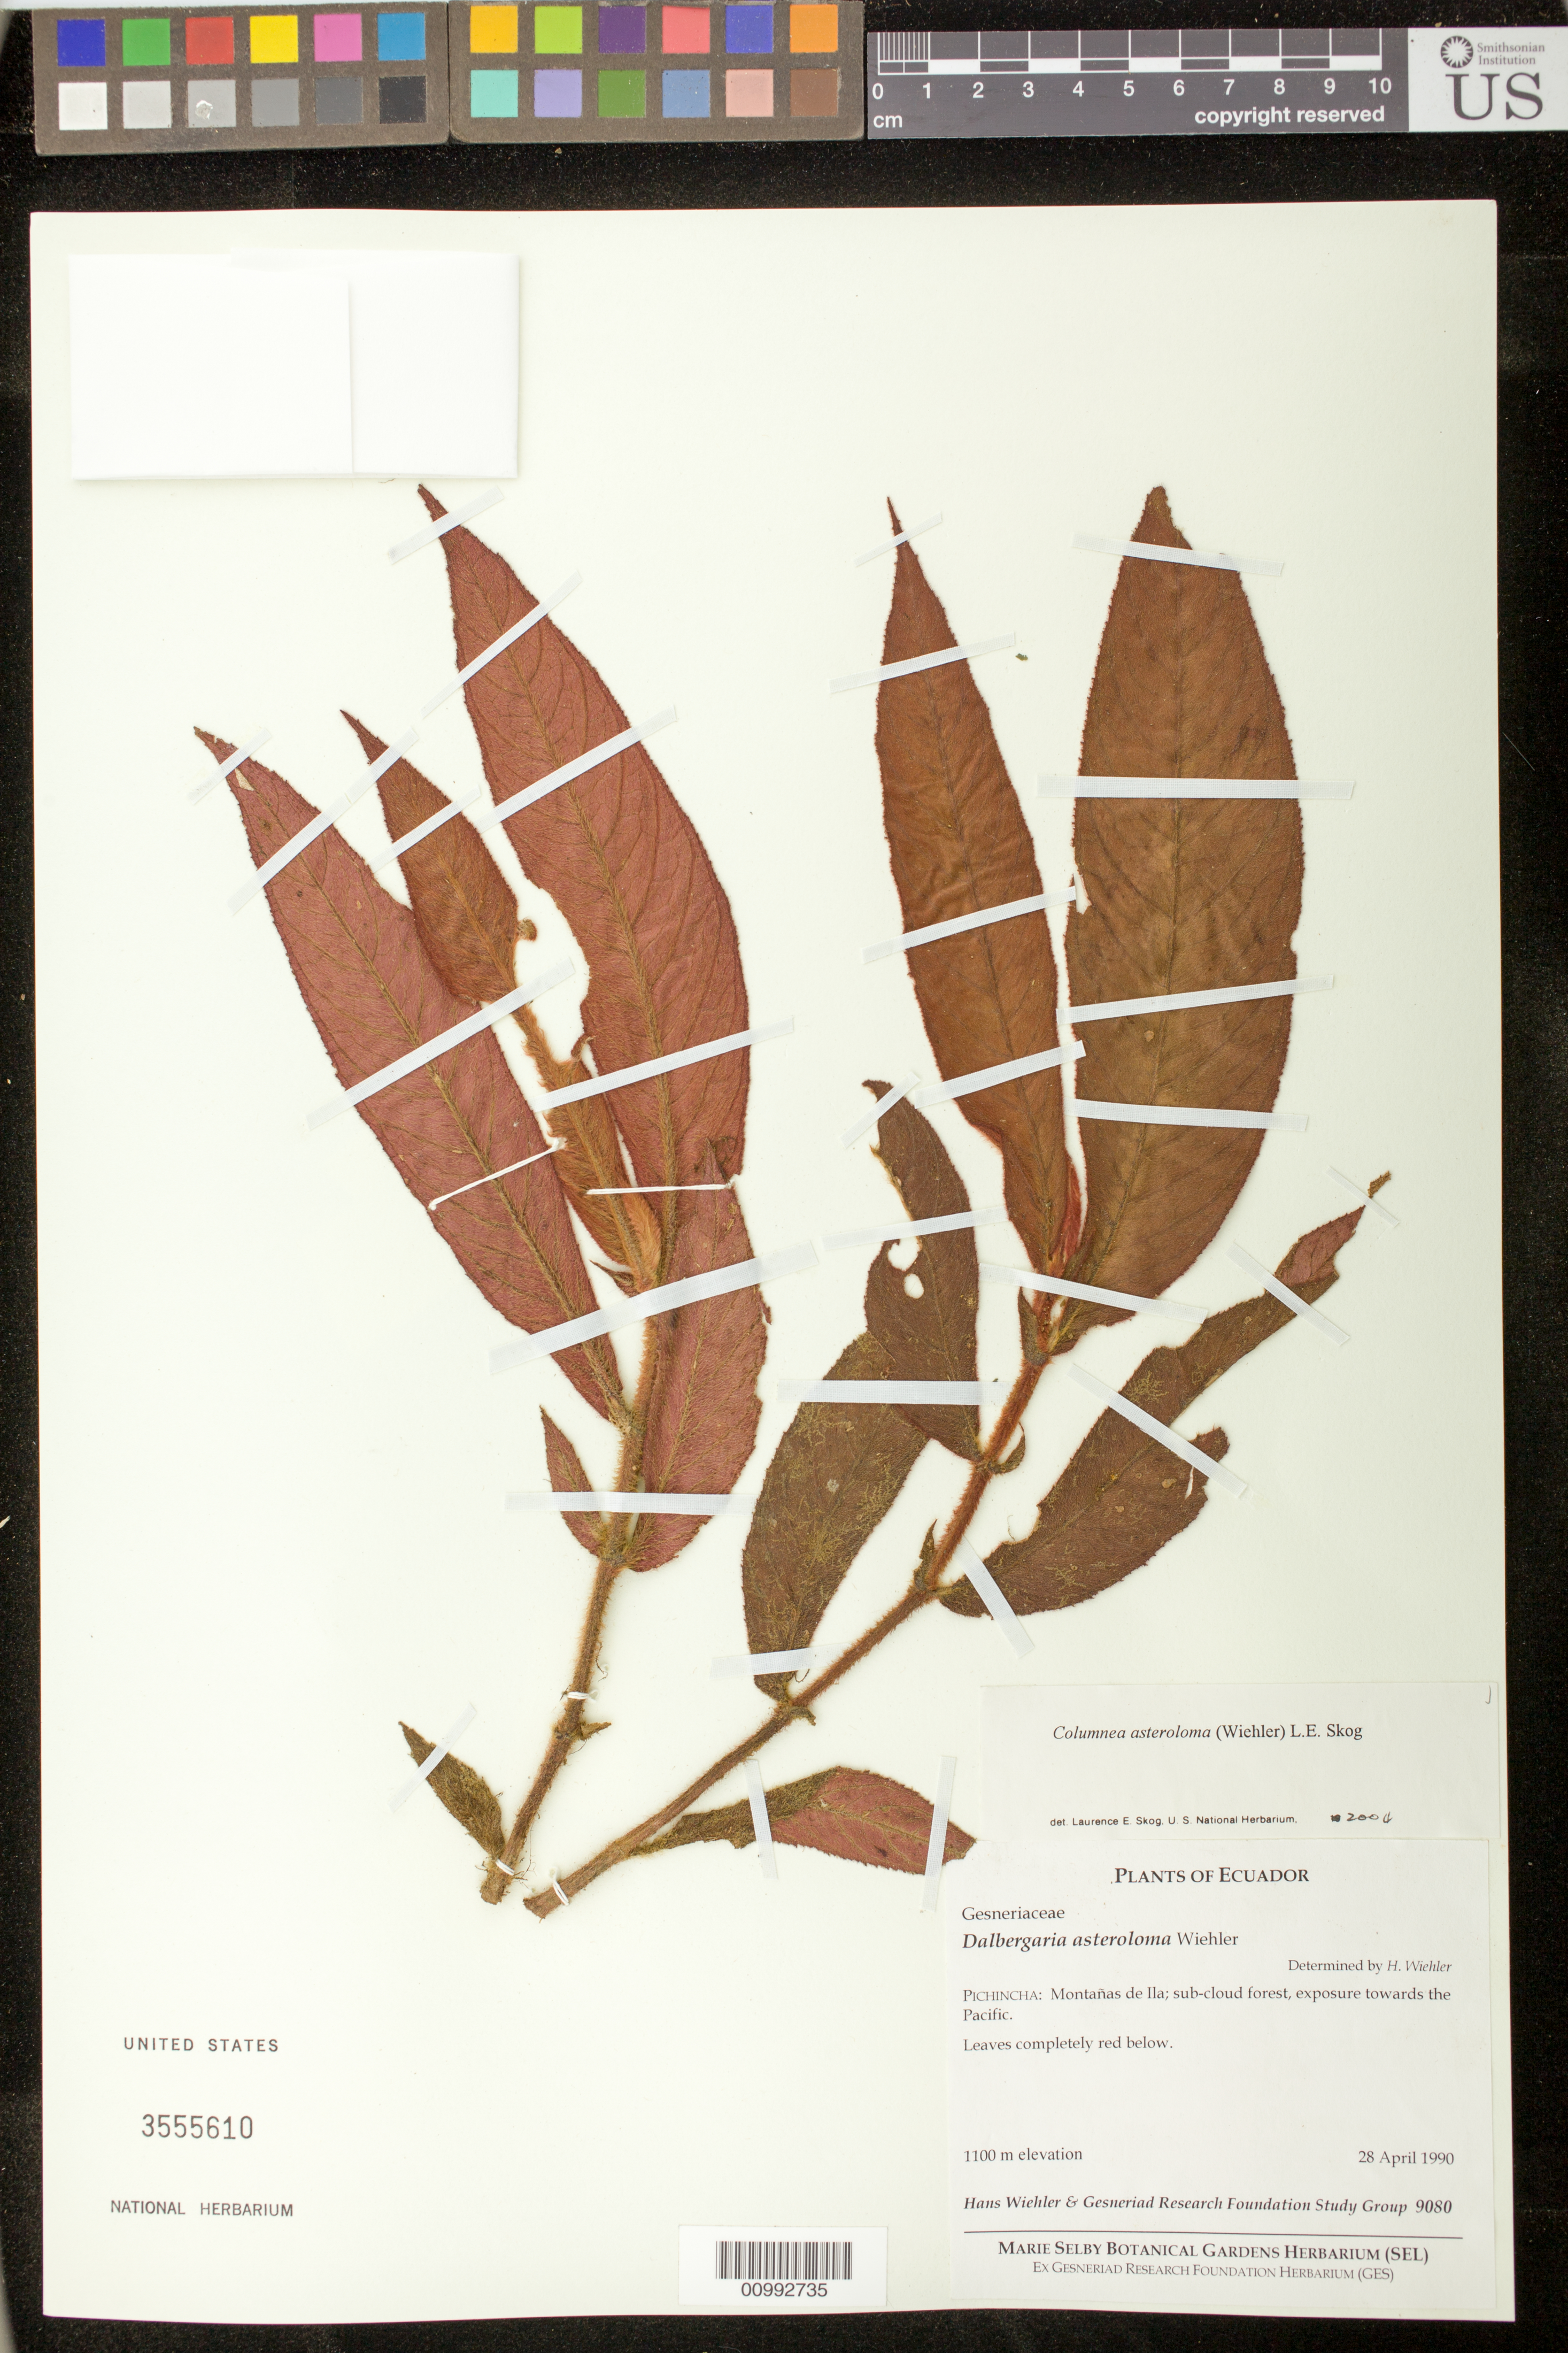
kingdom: Plantae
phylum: Tracheophyta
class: Magnoliopsida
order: Lamiales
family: Gesneriaceae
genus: Columnea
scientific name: Columnea asteroloma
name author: (Wiehler) L.E. Skog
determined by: Skog, Laurence E.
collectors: H. J. Wiehler & GRF Study Group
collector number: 9080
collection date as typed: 28 Apr 1990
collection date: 1990-04-28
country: Ecuador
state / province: Pichincha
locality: Pichincha: Montañas de Ila; sub-cloud forest, exposure towards the Pacific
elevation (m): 1100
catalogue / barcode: US 3555610